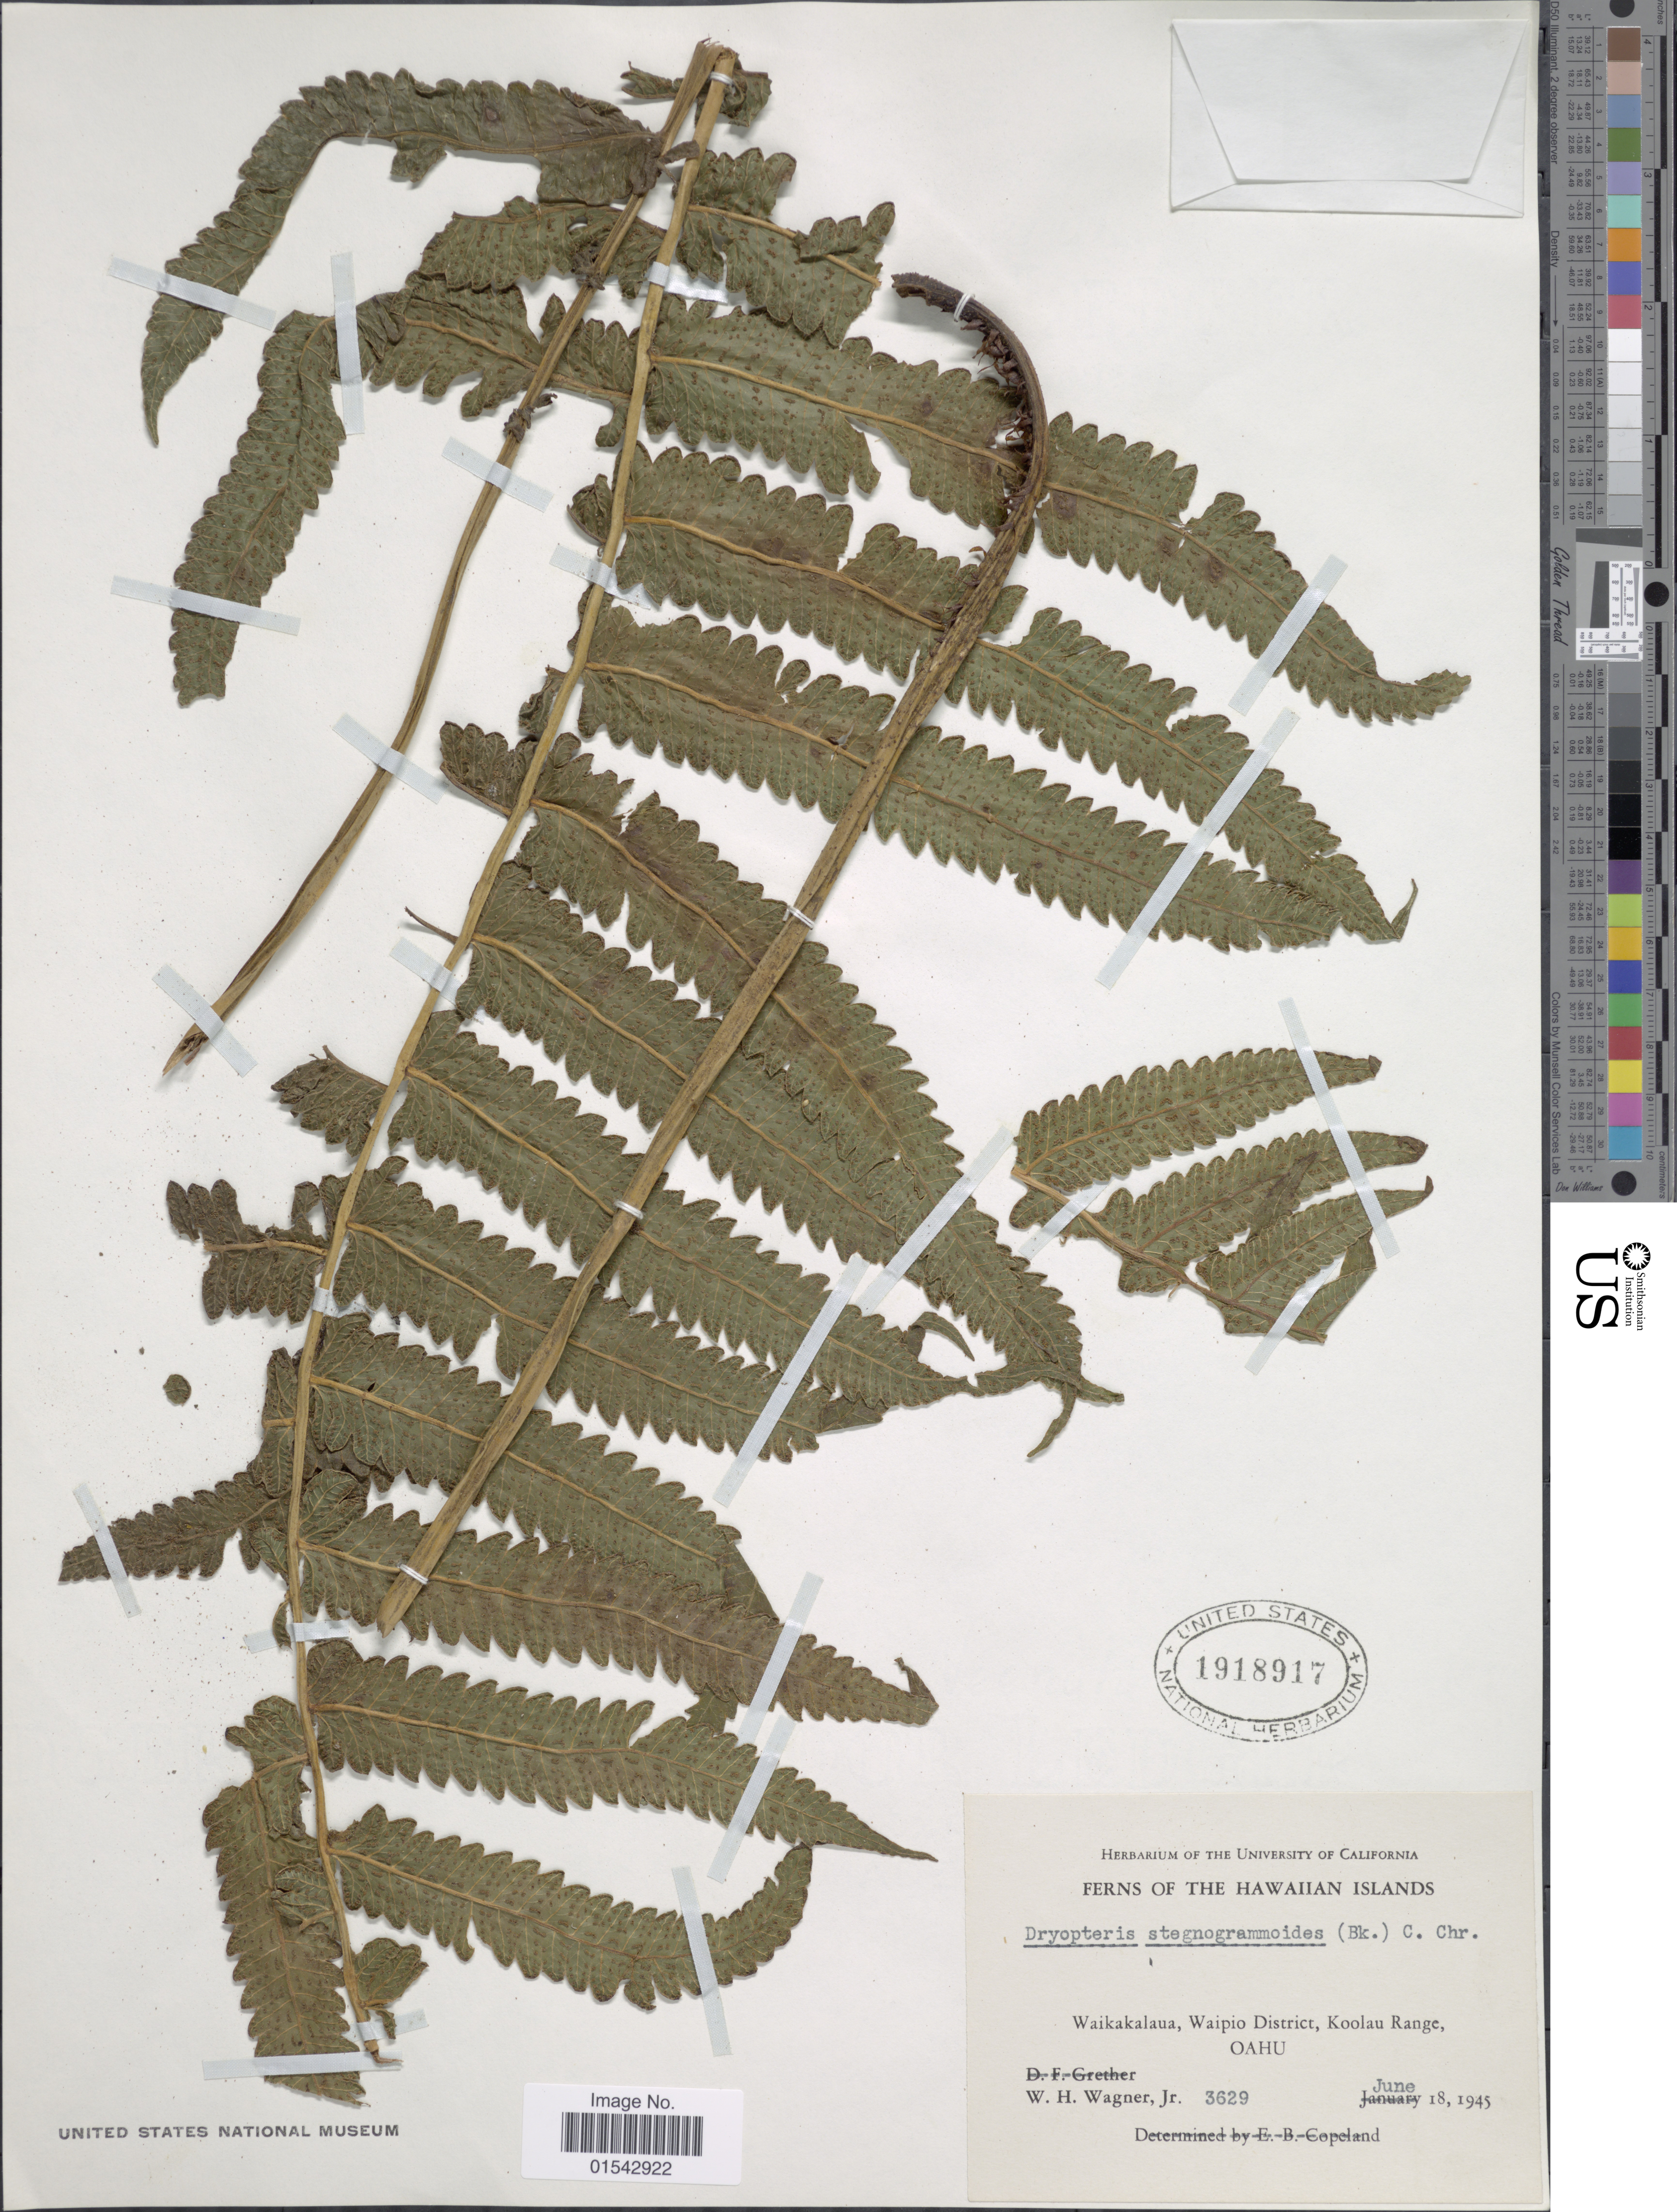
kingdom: Plantae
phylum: Tracheophyta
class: Polypodiopsida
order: Polypodiales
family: Thelypteridaceae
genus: Cyclosorus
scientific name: Cyclosorus sandwicensis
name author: Copel.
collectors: W. H. Wagner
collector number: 3629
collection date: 1945-06-19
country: United States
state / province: Hawaii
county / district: Honolulu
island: Oahu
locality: Waikakalaua, Waipio District, Koolau Range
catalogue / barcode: US 1918917